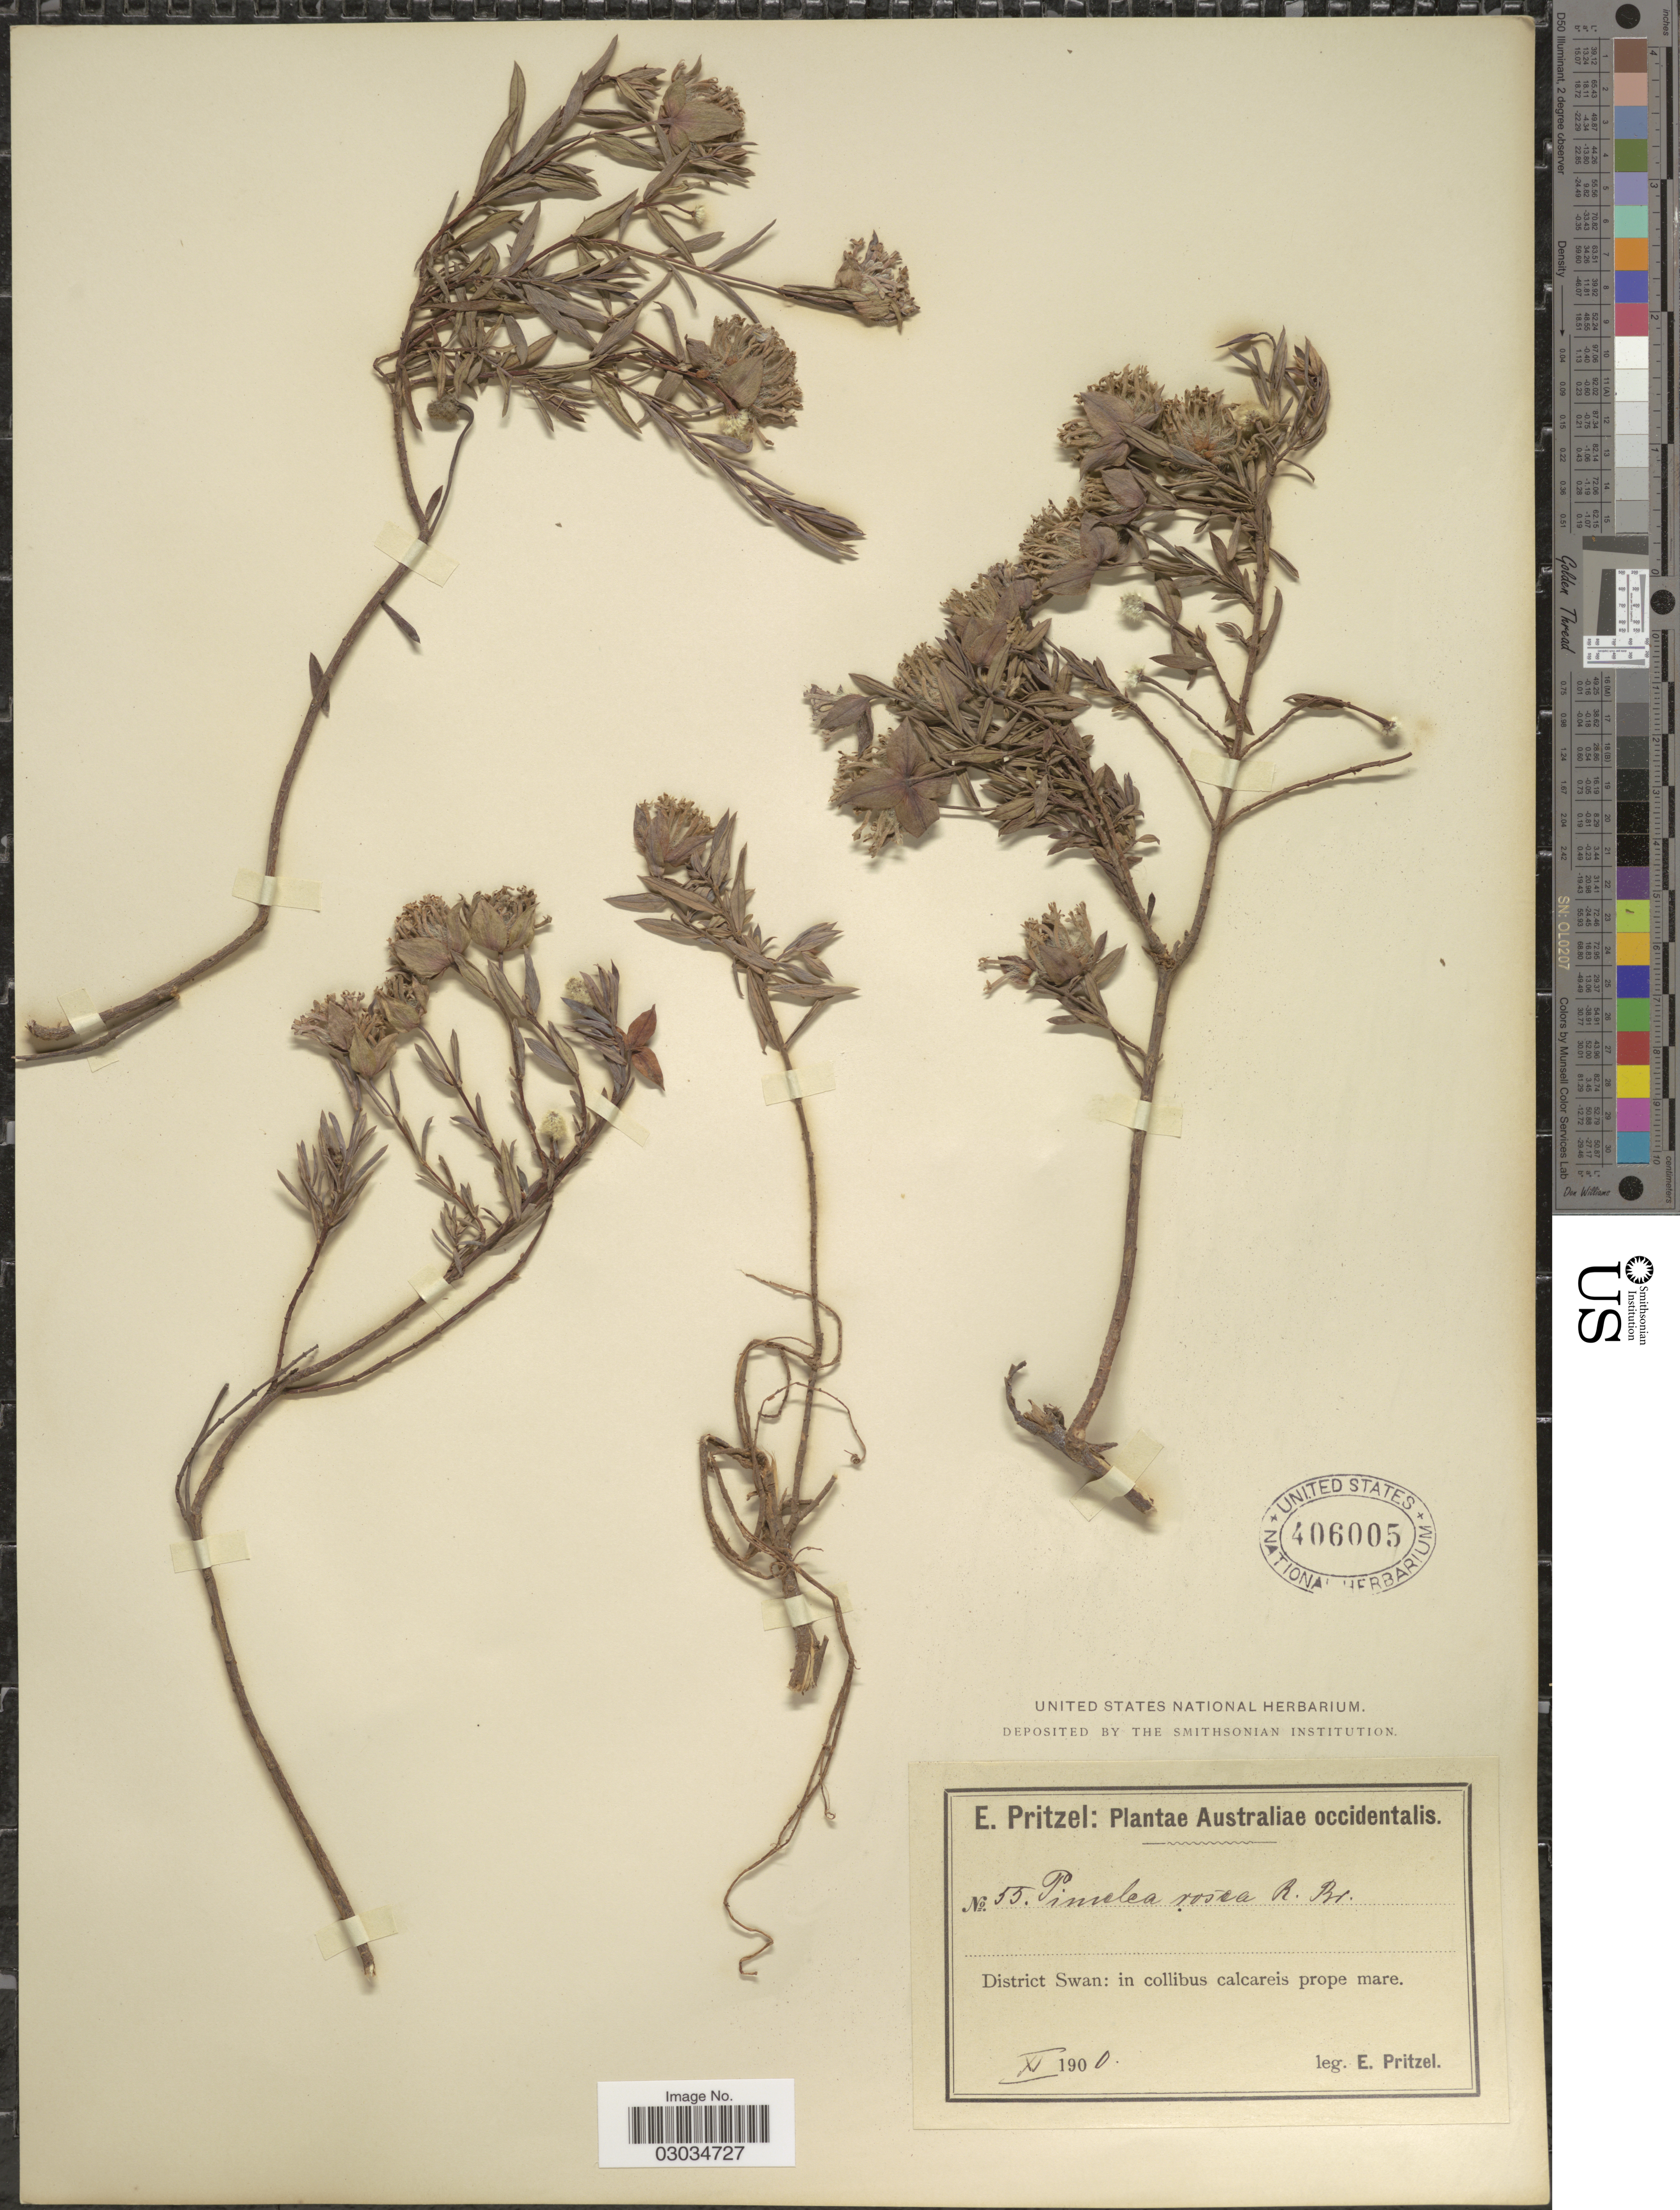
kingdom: Plantae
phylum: Tracheophyta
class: Magnoliopsida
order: Malvales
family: Thymelaeaceae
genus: Pimelea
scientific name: Pimelea rosea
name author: R. Br.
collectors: E. G. Pritzel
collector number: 55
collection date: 1900-11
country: Australia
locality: District Swan: in collibus calcareis prope mare.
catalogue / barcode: US 406005